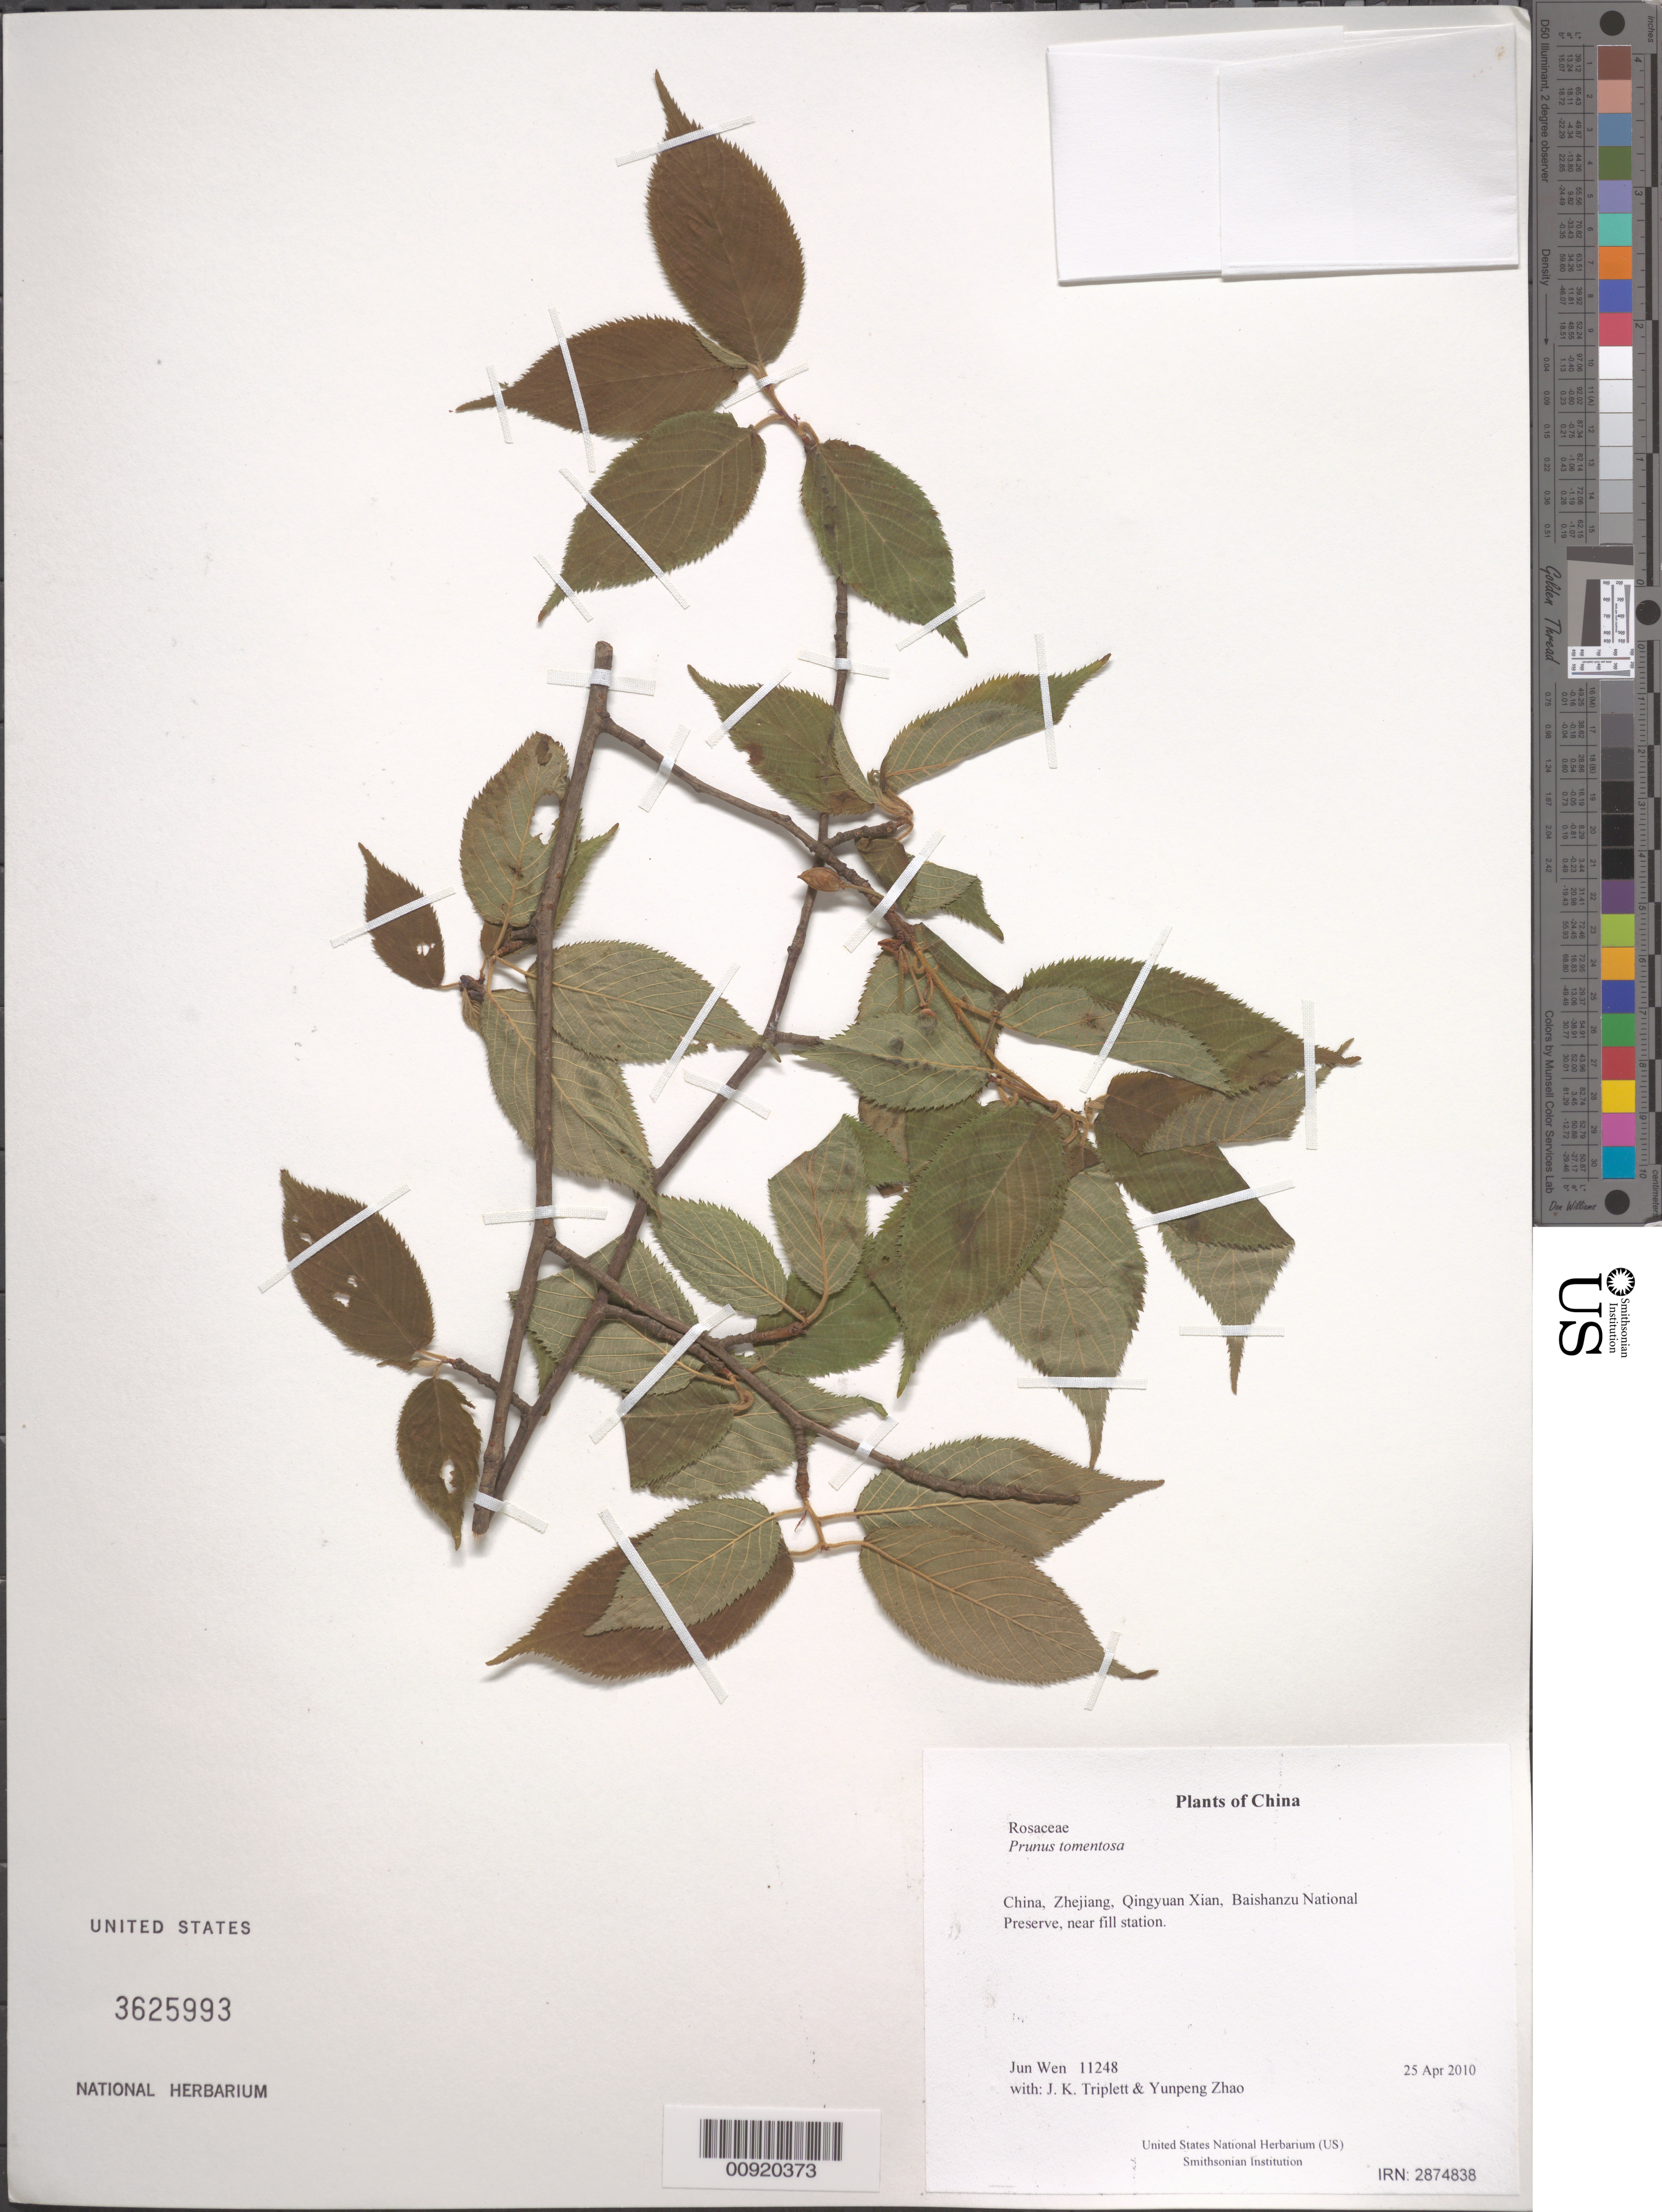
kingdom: Plantae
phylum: Tracheophyta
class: Magnoliopsida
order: Rosales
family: Rosaceae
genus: Prunus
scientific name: Prunus tomentosa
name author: Thunb.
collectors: J. Wen, J. K. Triplett & Yunpeng Zhao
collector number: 11248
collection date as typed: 25 Apr 2010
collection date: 2010-04-25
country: China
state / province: Zhejiang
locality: Qingyuan Xian, Baishanzu National Preserve, near fill station.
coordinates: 27 44.164 N, 119 11.242 E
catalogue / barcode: US 3625993